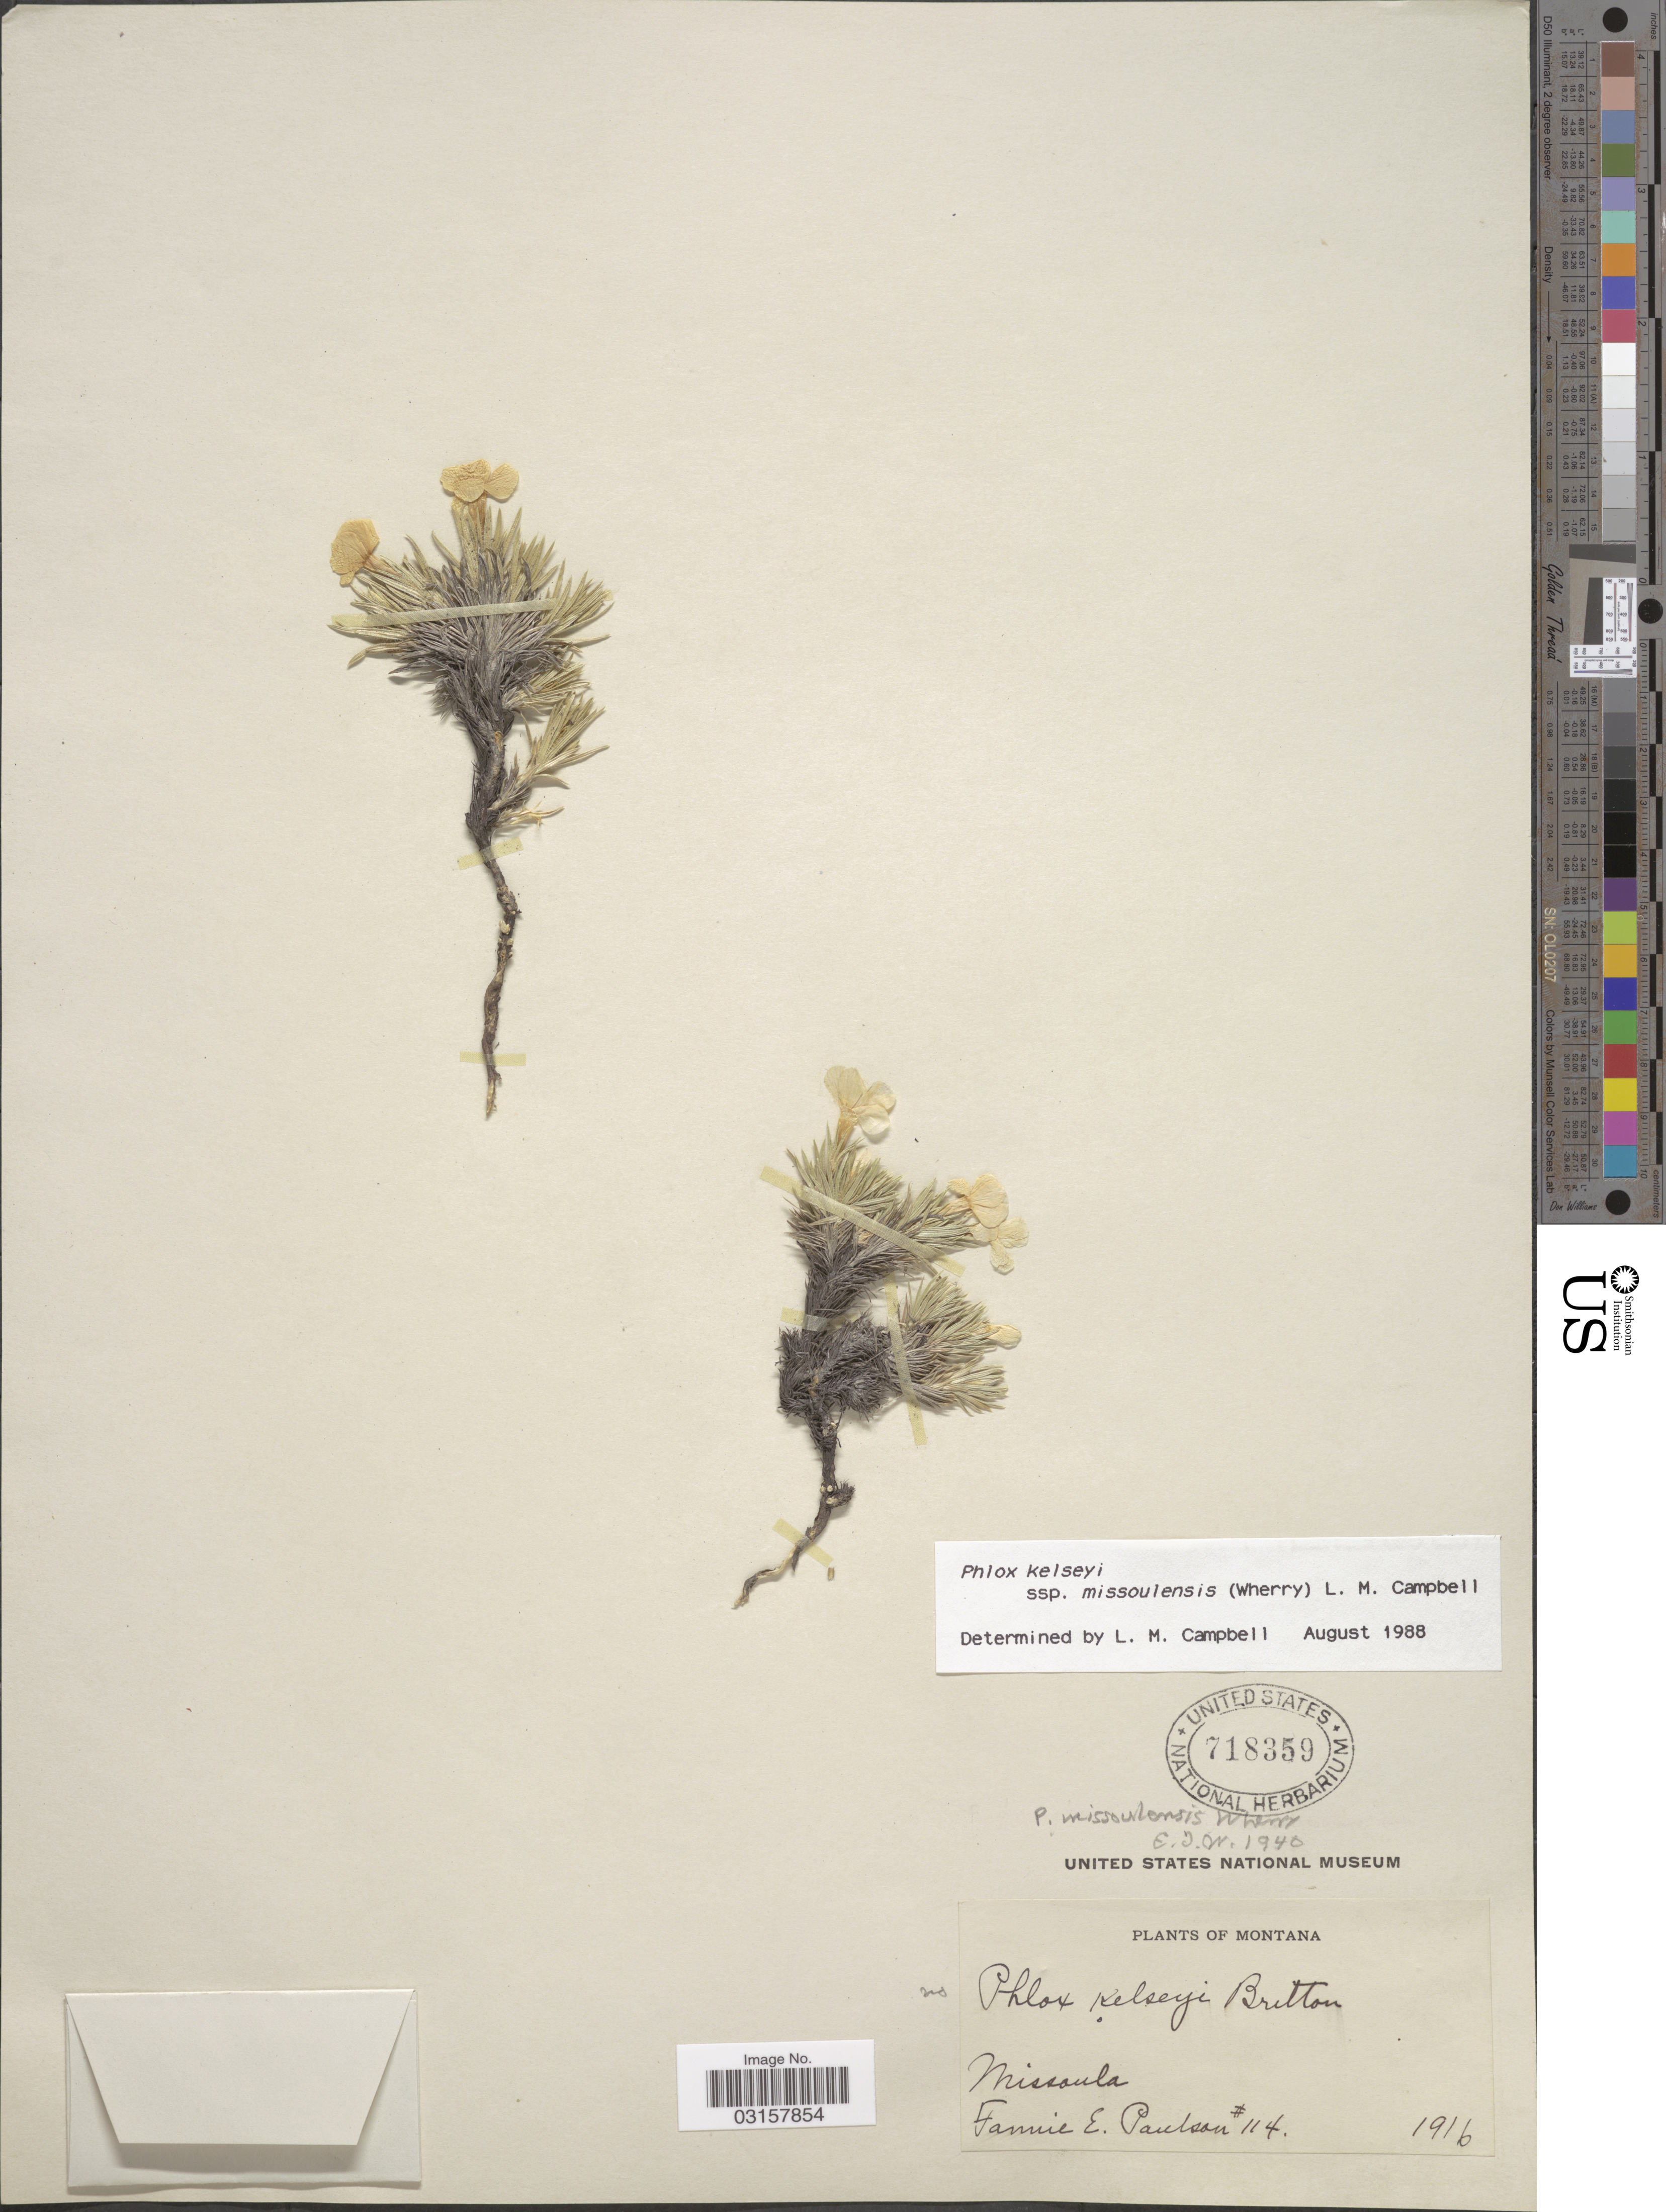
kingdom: Plantae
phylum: Tracheophyta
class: Magnoliopsida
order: Ericales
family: Polemoniaceae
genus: Phlox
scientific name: Phlox missoulensis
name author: Wherry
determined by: Mayfield, M. H.; Ferguson, C. J.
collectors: F. Paulson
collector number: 114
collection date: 1916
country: United States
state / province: Montana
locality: Missoula.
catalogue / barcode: US 718359